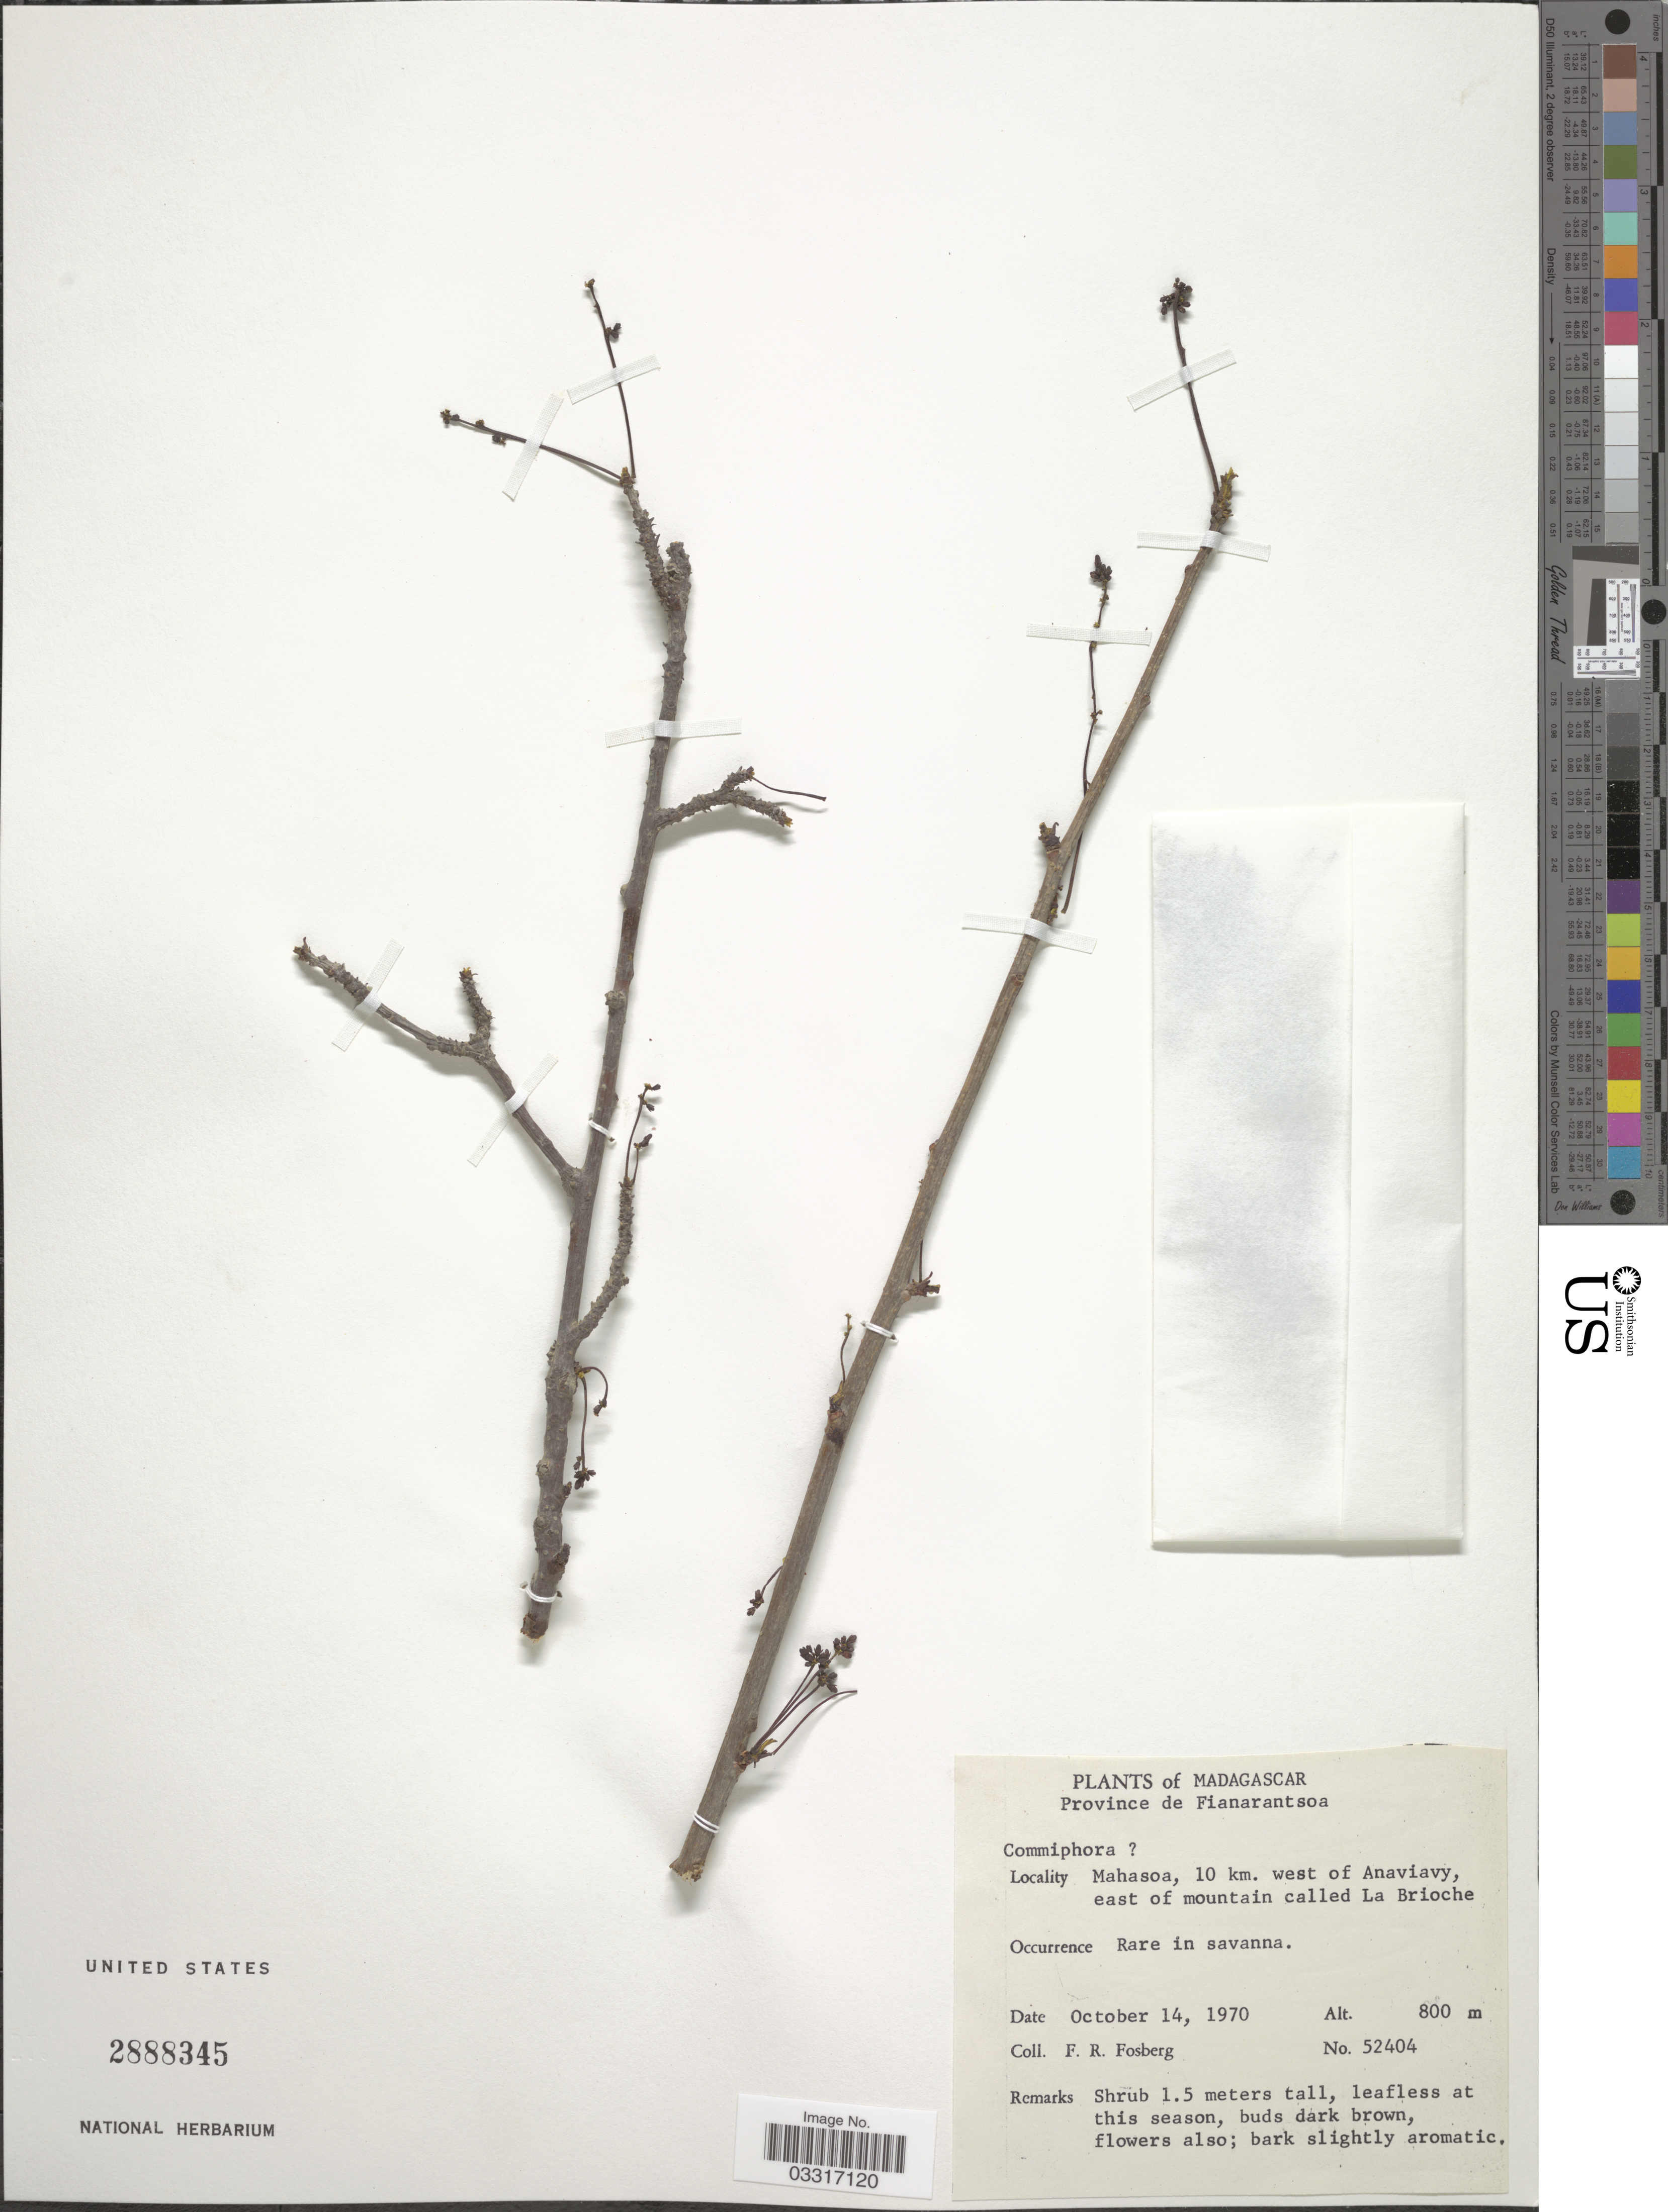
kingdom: Plantae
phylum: Tracheophyta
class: Magnoliopsida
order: Sapindales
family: Burseraceae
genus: Commiphora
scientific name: Commiphora sp.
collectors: F. R. Fosberg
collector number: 52404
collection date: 1970-10-14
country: Madagascar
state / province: Ihorombe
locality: Mahasoa, 10 km. west of Anaviavy, east of mountain called La Brioche.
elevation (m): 800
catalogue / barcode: US 2888345